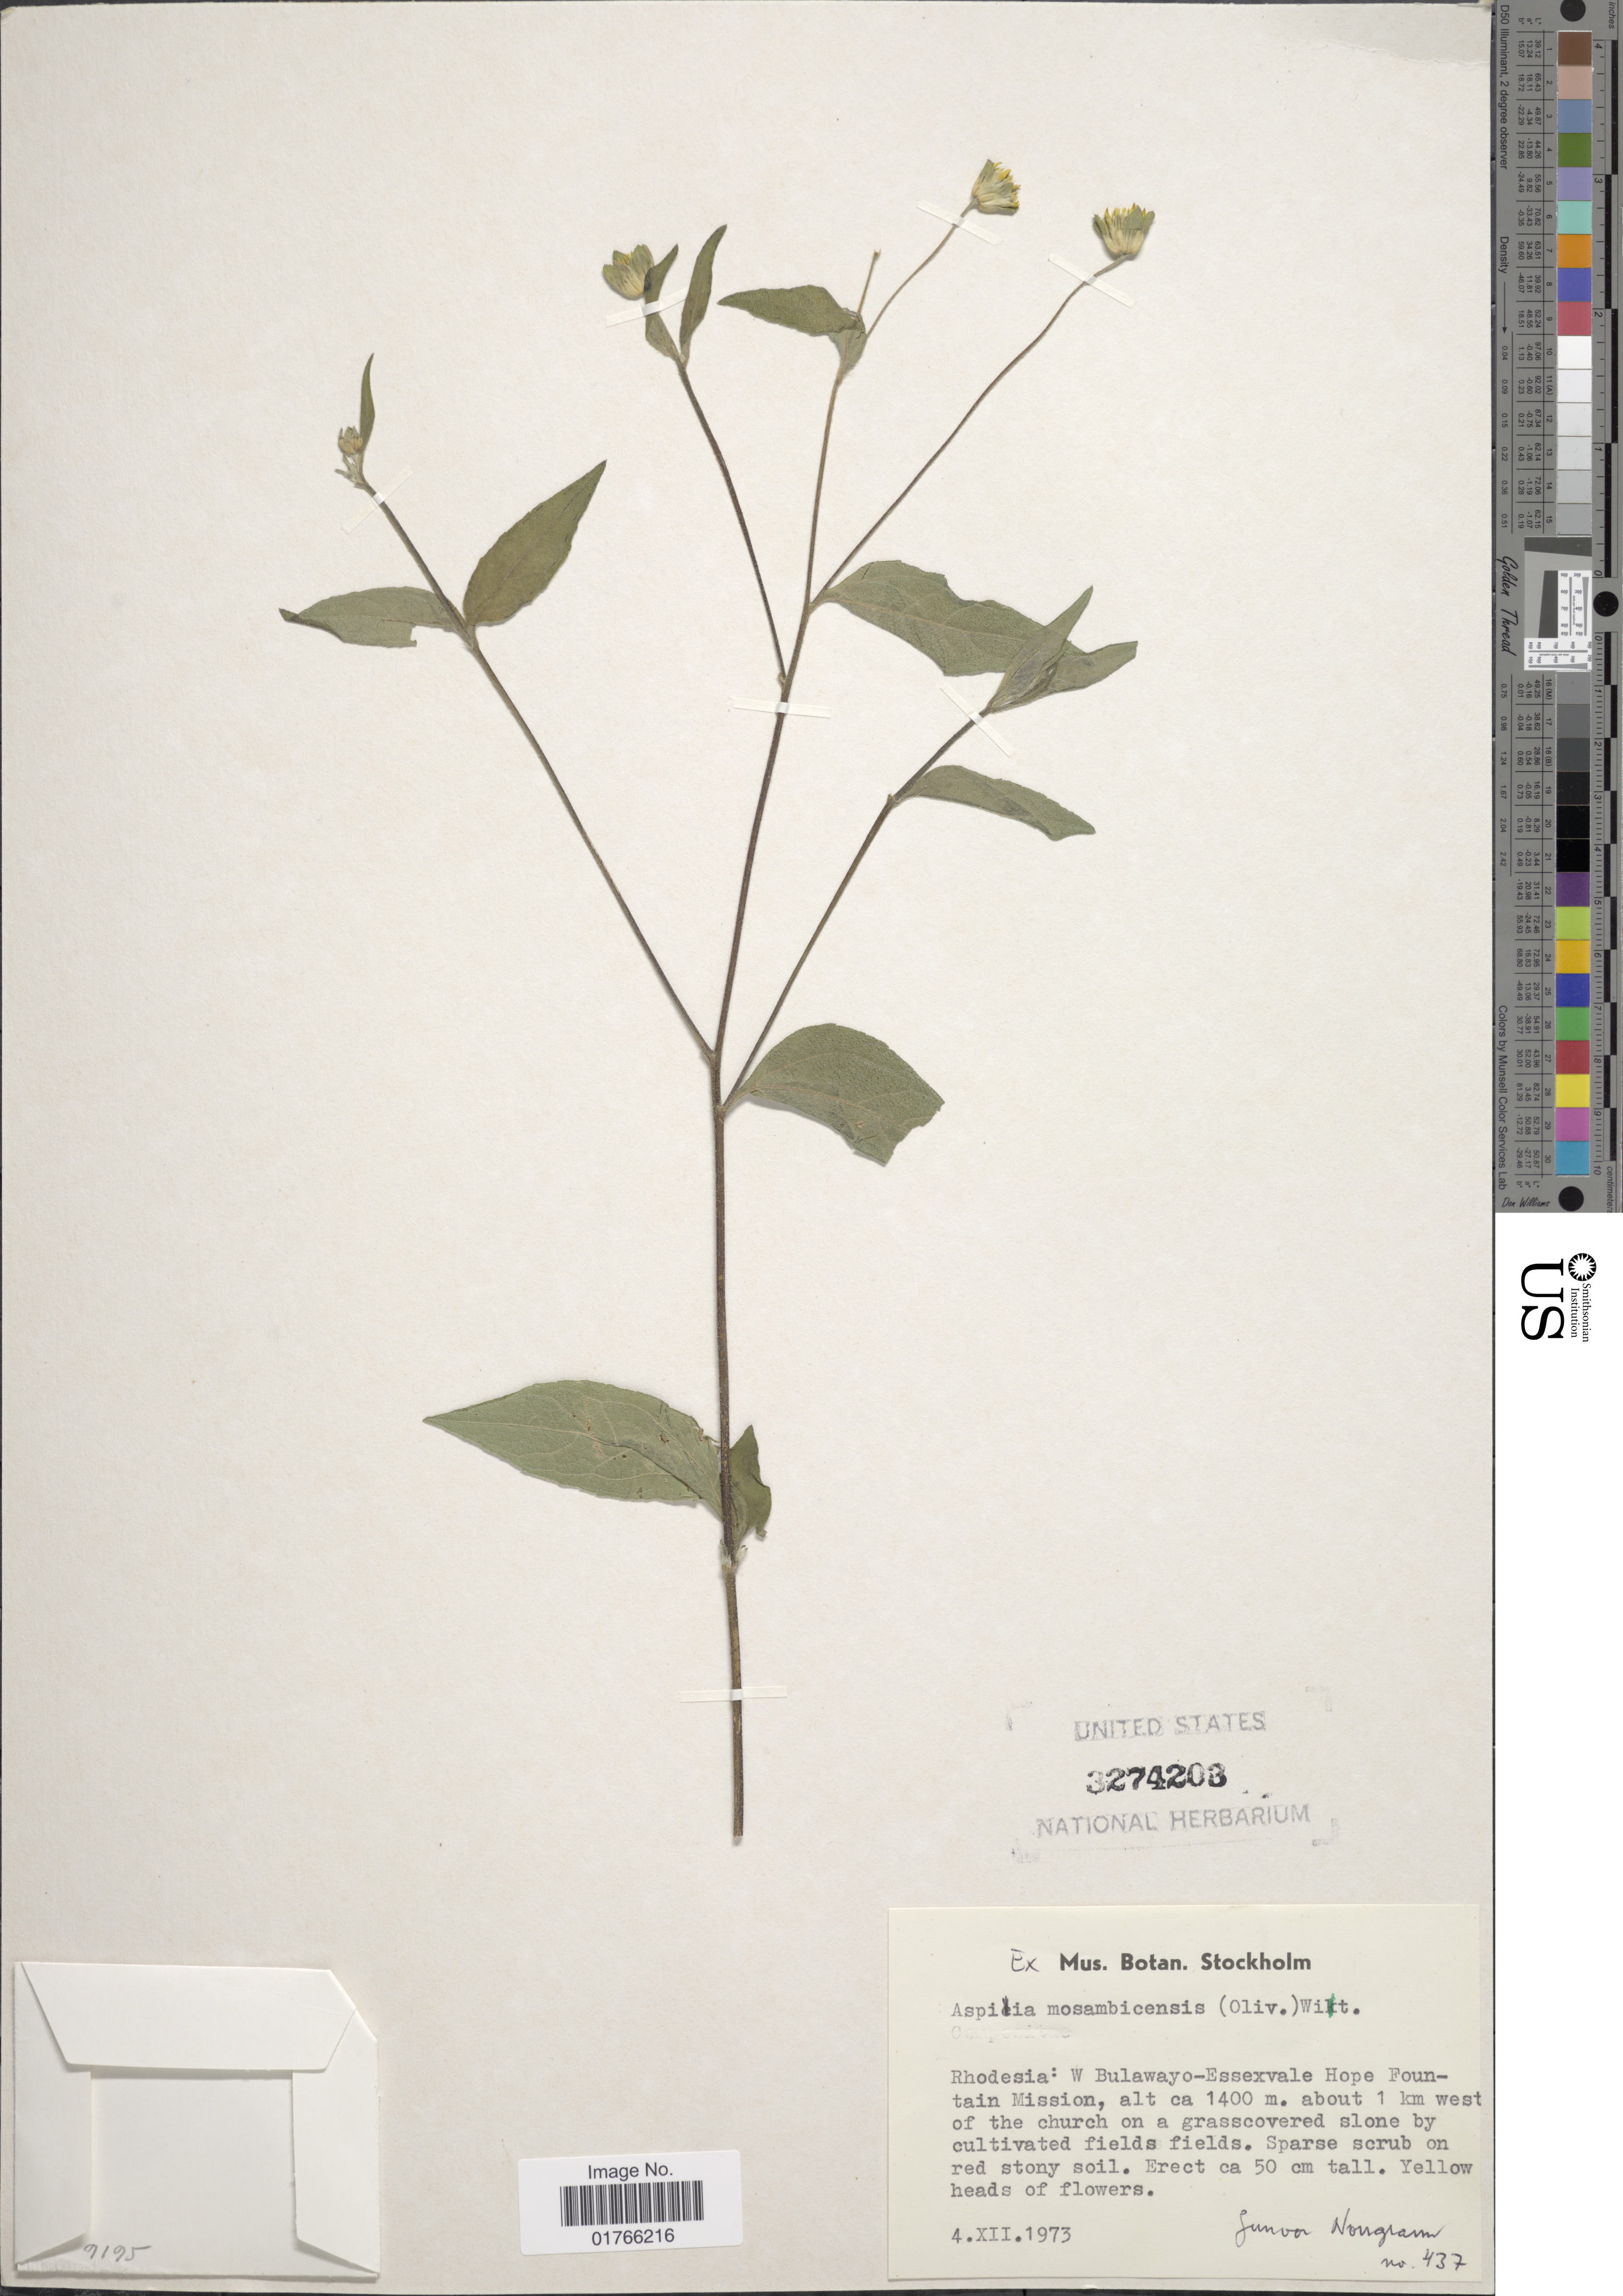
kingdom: Plantae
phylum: Tracheophyta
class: Magnoliopsida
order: Asterales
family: Asteraceae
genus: Aspilia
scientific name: Aspilia mossambicensis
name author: (Oliv.) Wild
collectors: S. Nongram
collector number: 437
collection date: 1973-12-04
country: Zimbabwe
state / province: Bulawayo (city)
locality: Rhodesia, W Bulawayo-Essexvale Hope Fountain Mission, about 1 km west of the church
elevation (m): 1400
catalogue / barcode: US 3274203